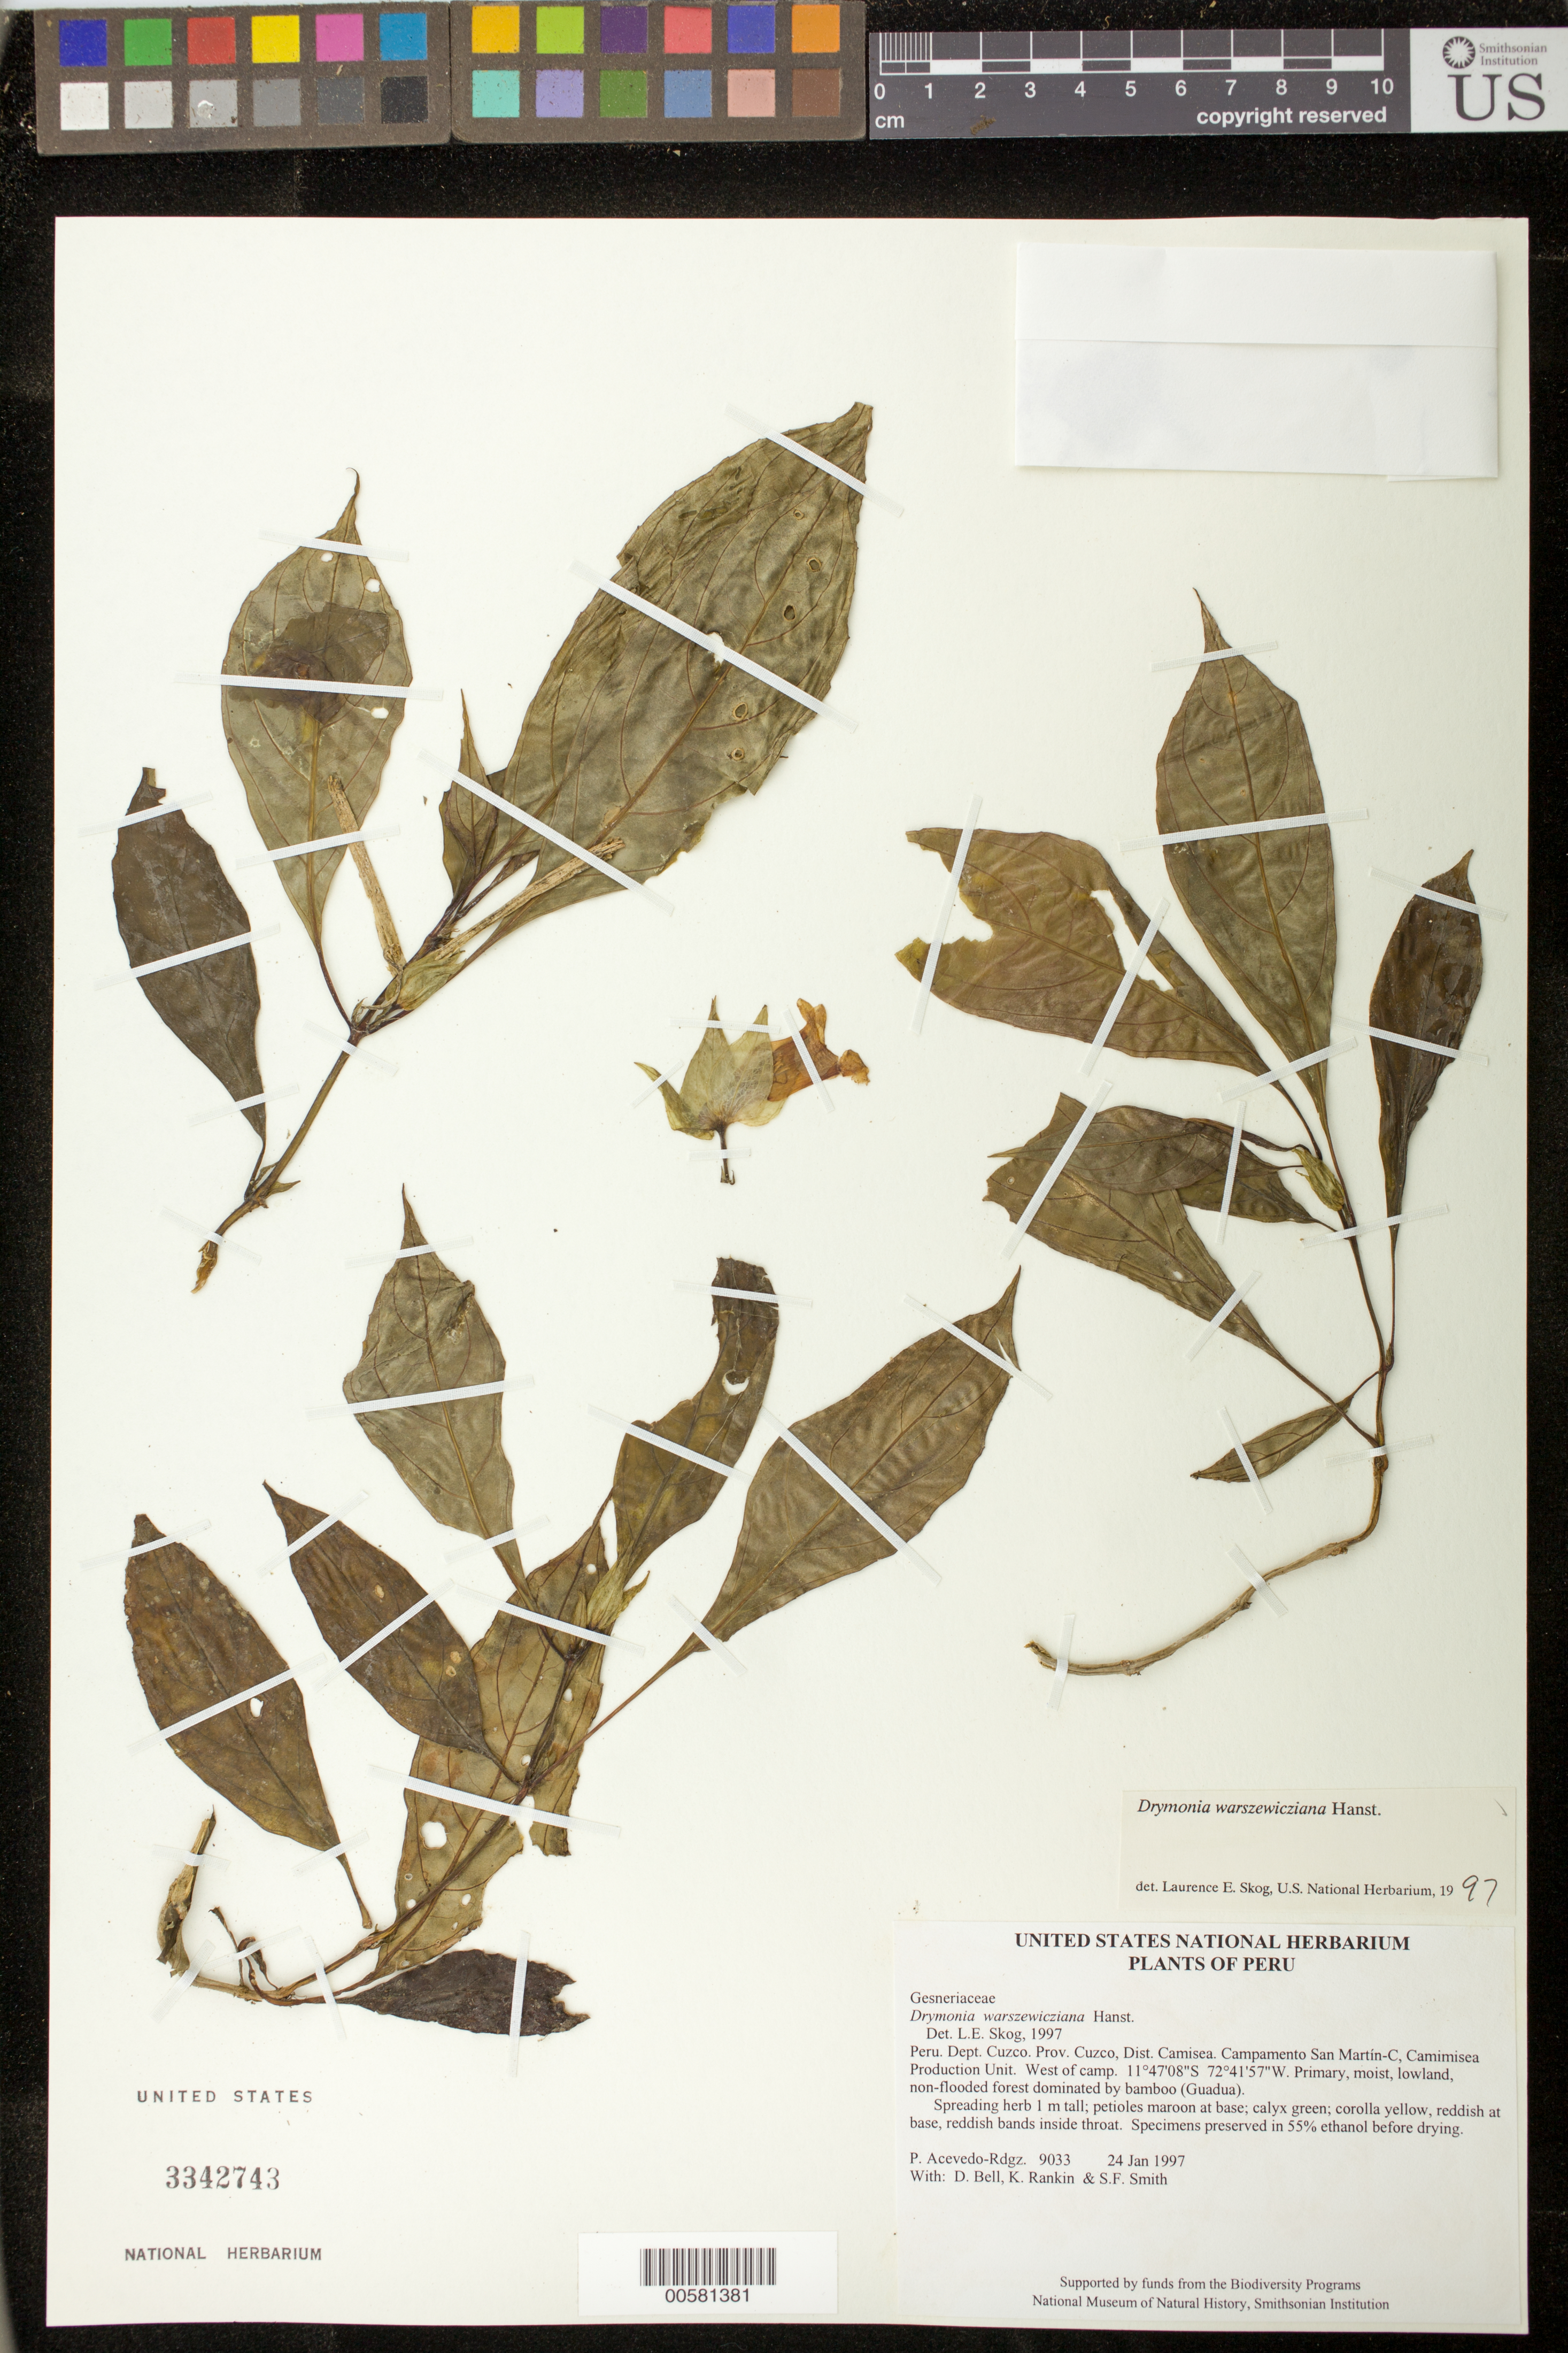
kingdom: Plantae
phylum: Tracheophyta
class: Magnoliopsida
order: Lamiales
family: Gesneriaceae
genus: Drymonia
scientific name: Drymonia warszewicziana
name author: Hanst.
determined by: Skog, Laurence E.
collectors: P. Acevedo-Rodr., D. A. Bell, K. Rankin & S.F. Smith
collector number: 9033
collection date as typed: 24 Jan 1997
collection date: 1997-01-24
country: Peru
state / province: Cusco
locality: Prov. Cuzco, Dtto. Camisea; Campamento San Martín-C, Camisea Production Unit; W of camp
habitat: Primary, moist, lowland, non-flooded forest dominated by bamboo (Guadua); wet season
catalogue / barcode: US 3342743